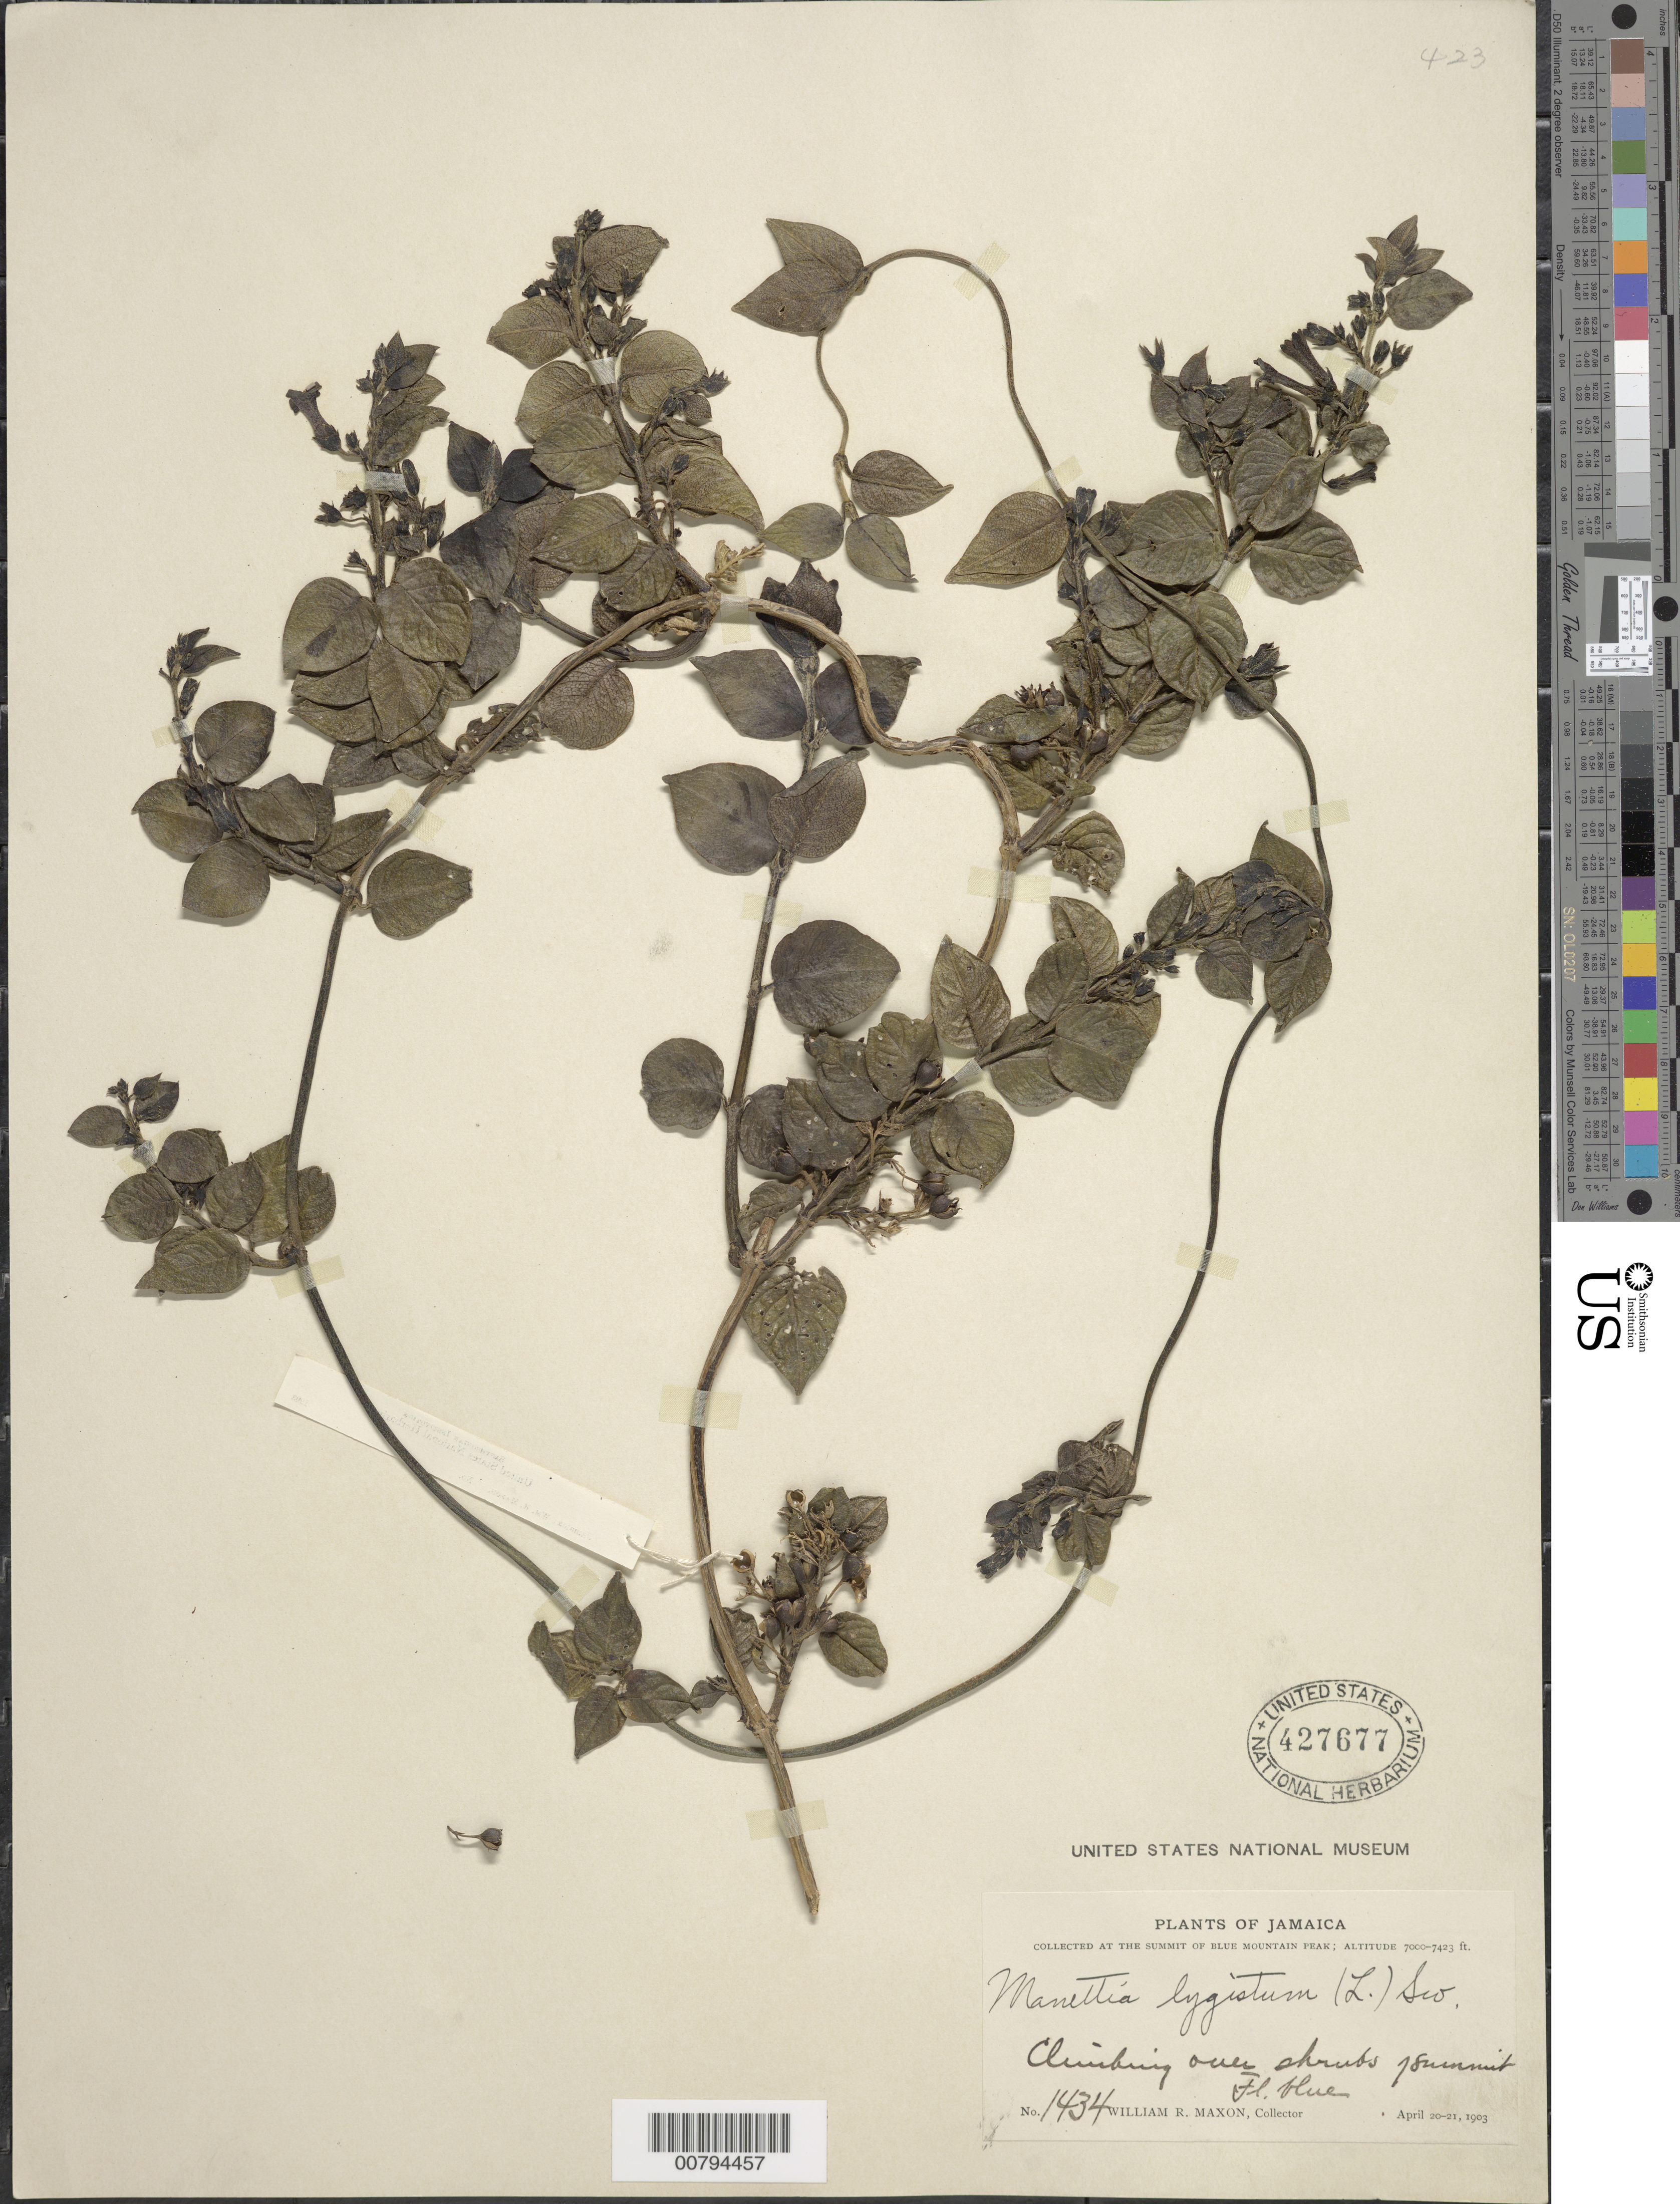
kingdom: Plantae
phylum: Tracheophyta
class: Magnoliopsida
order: Gentianales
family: Rubiaceae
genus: Manettia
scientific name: Manettia lygistum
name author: (L.) Sw.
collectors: W. R. Maxon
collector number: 1434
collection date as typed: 20 Apr 1903 to 21 Apr 1903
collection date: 1903-04-20/1903-04-21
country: Jamaica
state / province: Saint Andrew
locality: Summit of Blue Mountain Peak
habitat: On shrubs on mountain summit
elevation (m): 2134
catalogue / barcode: US 427677